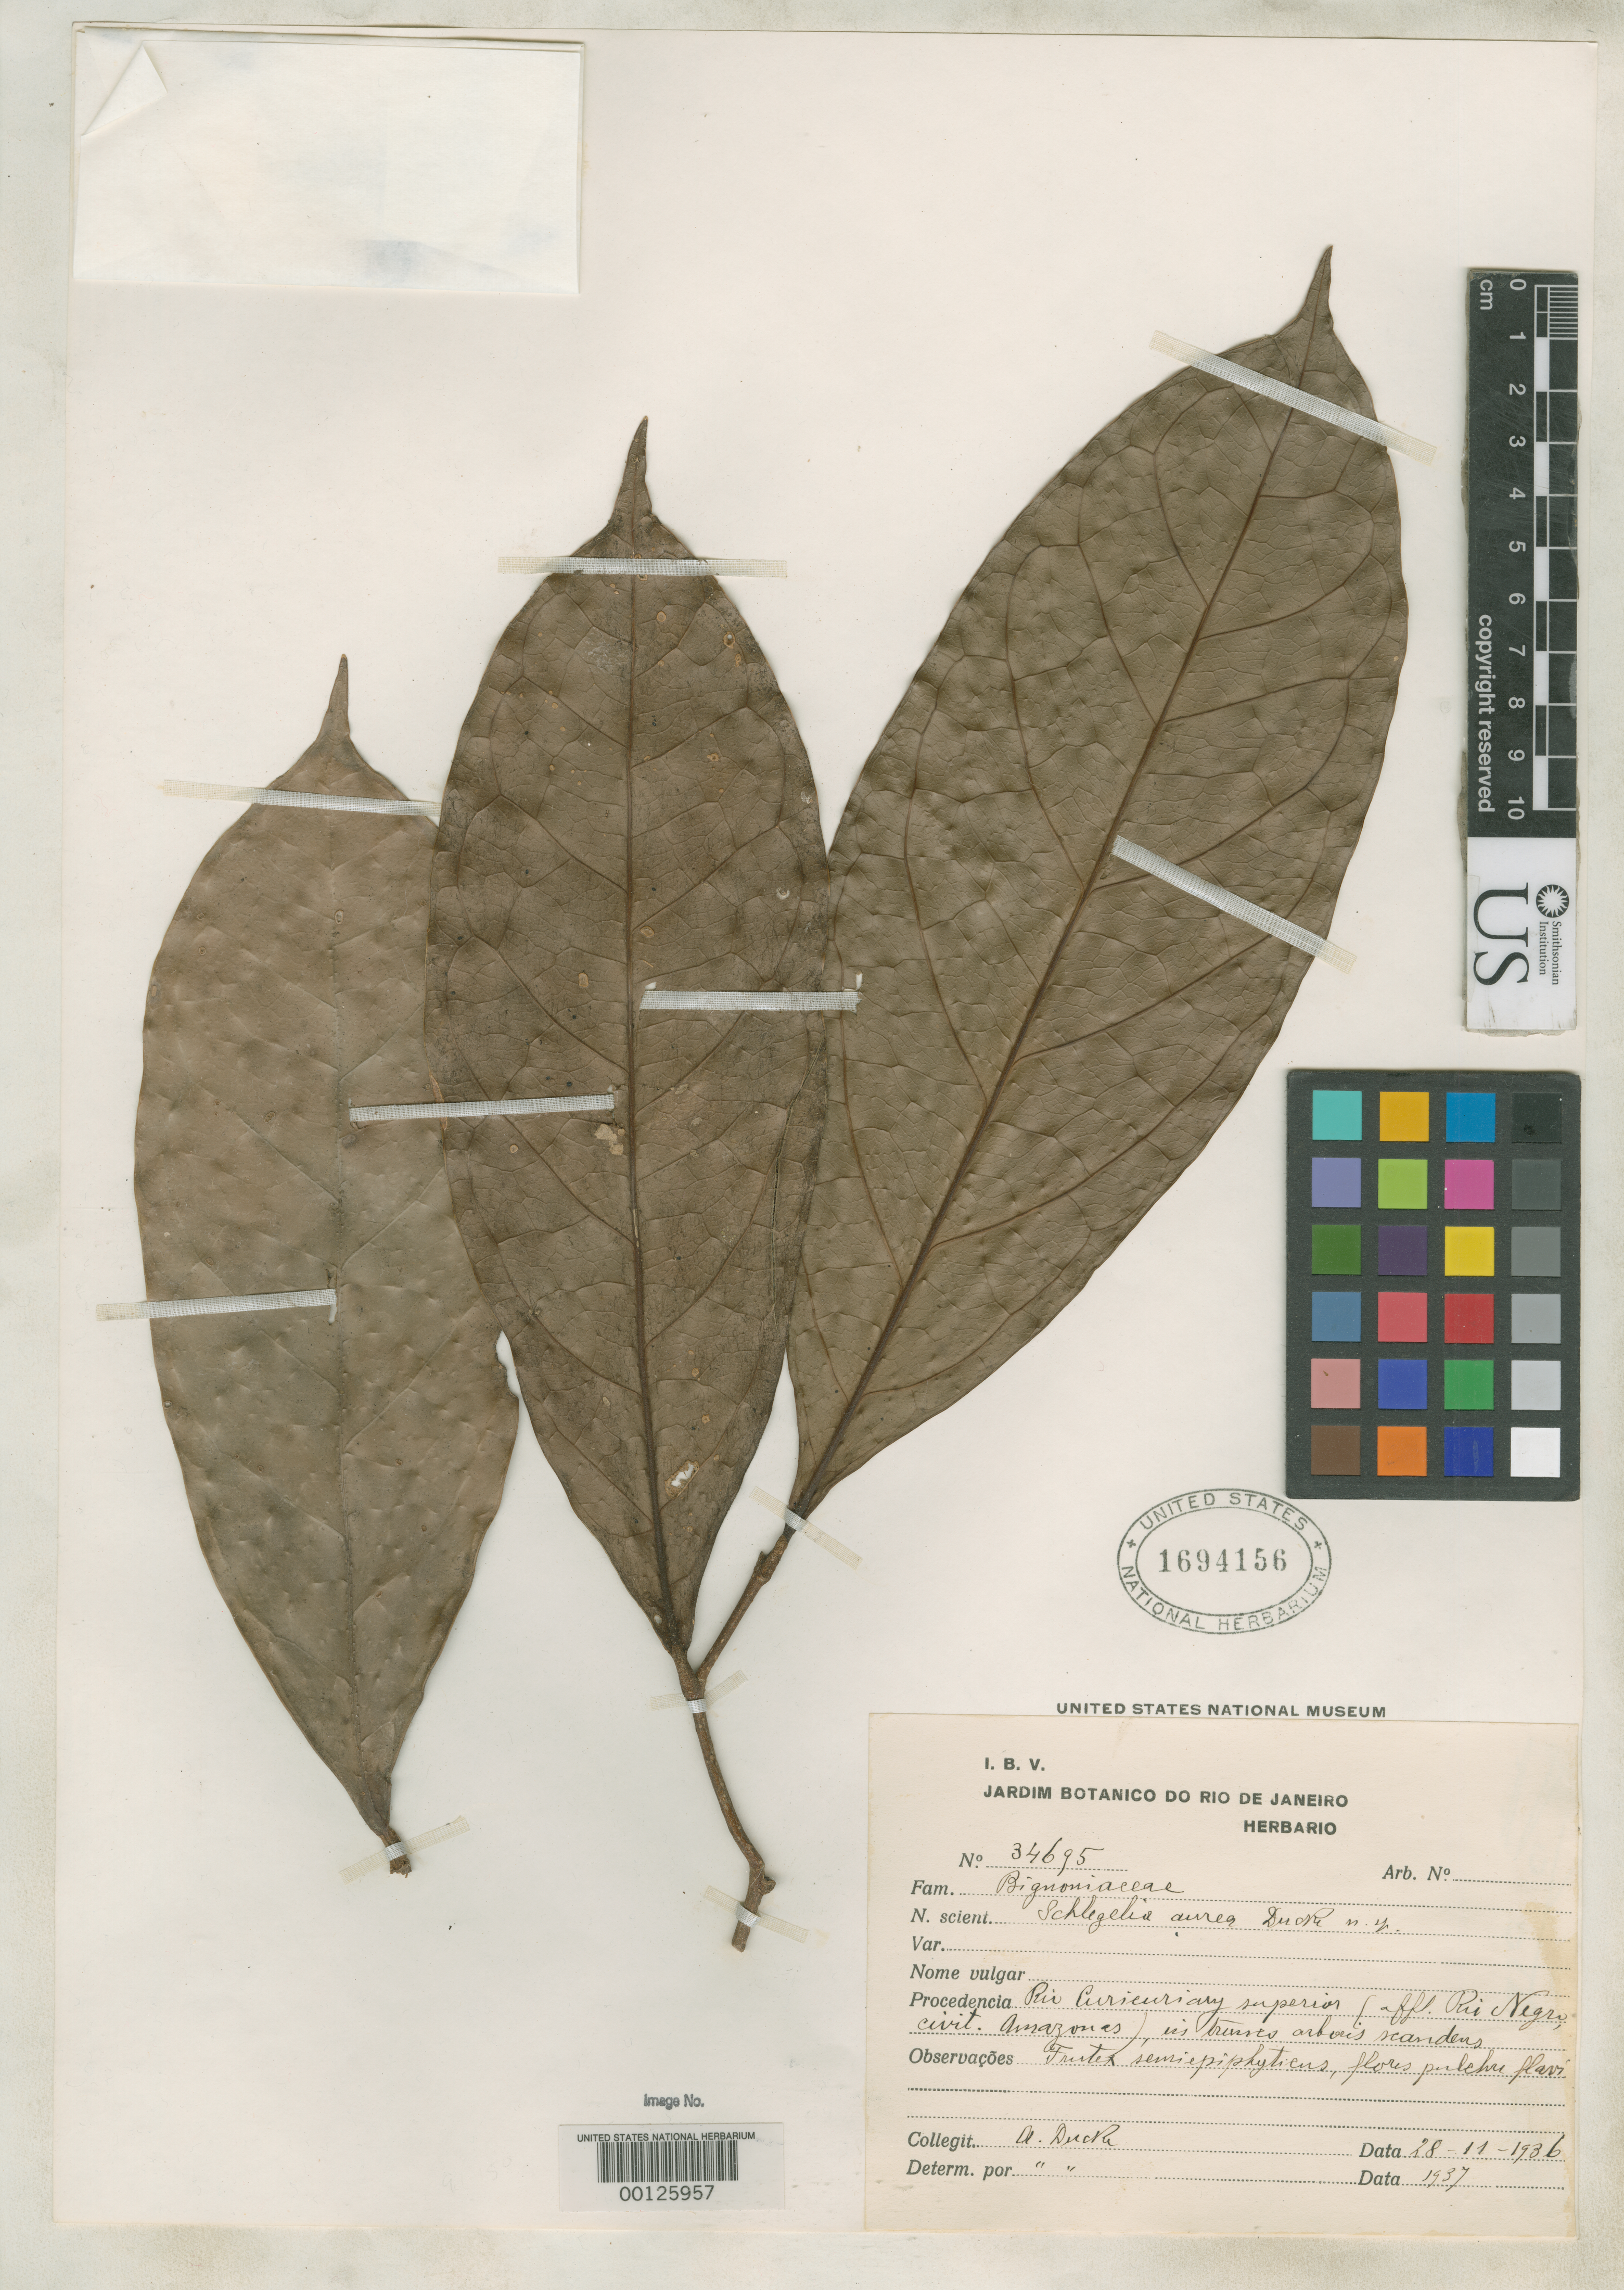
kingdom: Plantae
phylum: Tracheophyta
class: Magnoliopsida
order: Lamiales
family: Schlegeliaceae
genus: Schlegelia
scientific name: Schlegelia aurea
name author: Ducke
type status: Isotype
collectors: A. Ducke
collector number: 34695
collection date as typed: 28 Nov 1936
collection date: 1936-11-28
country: Brazil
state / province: Amazonas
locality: Rio Curicuriary, Rio Negro.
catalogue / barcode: US 1694156